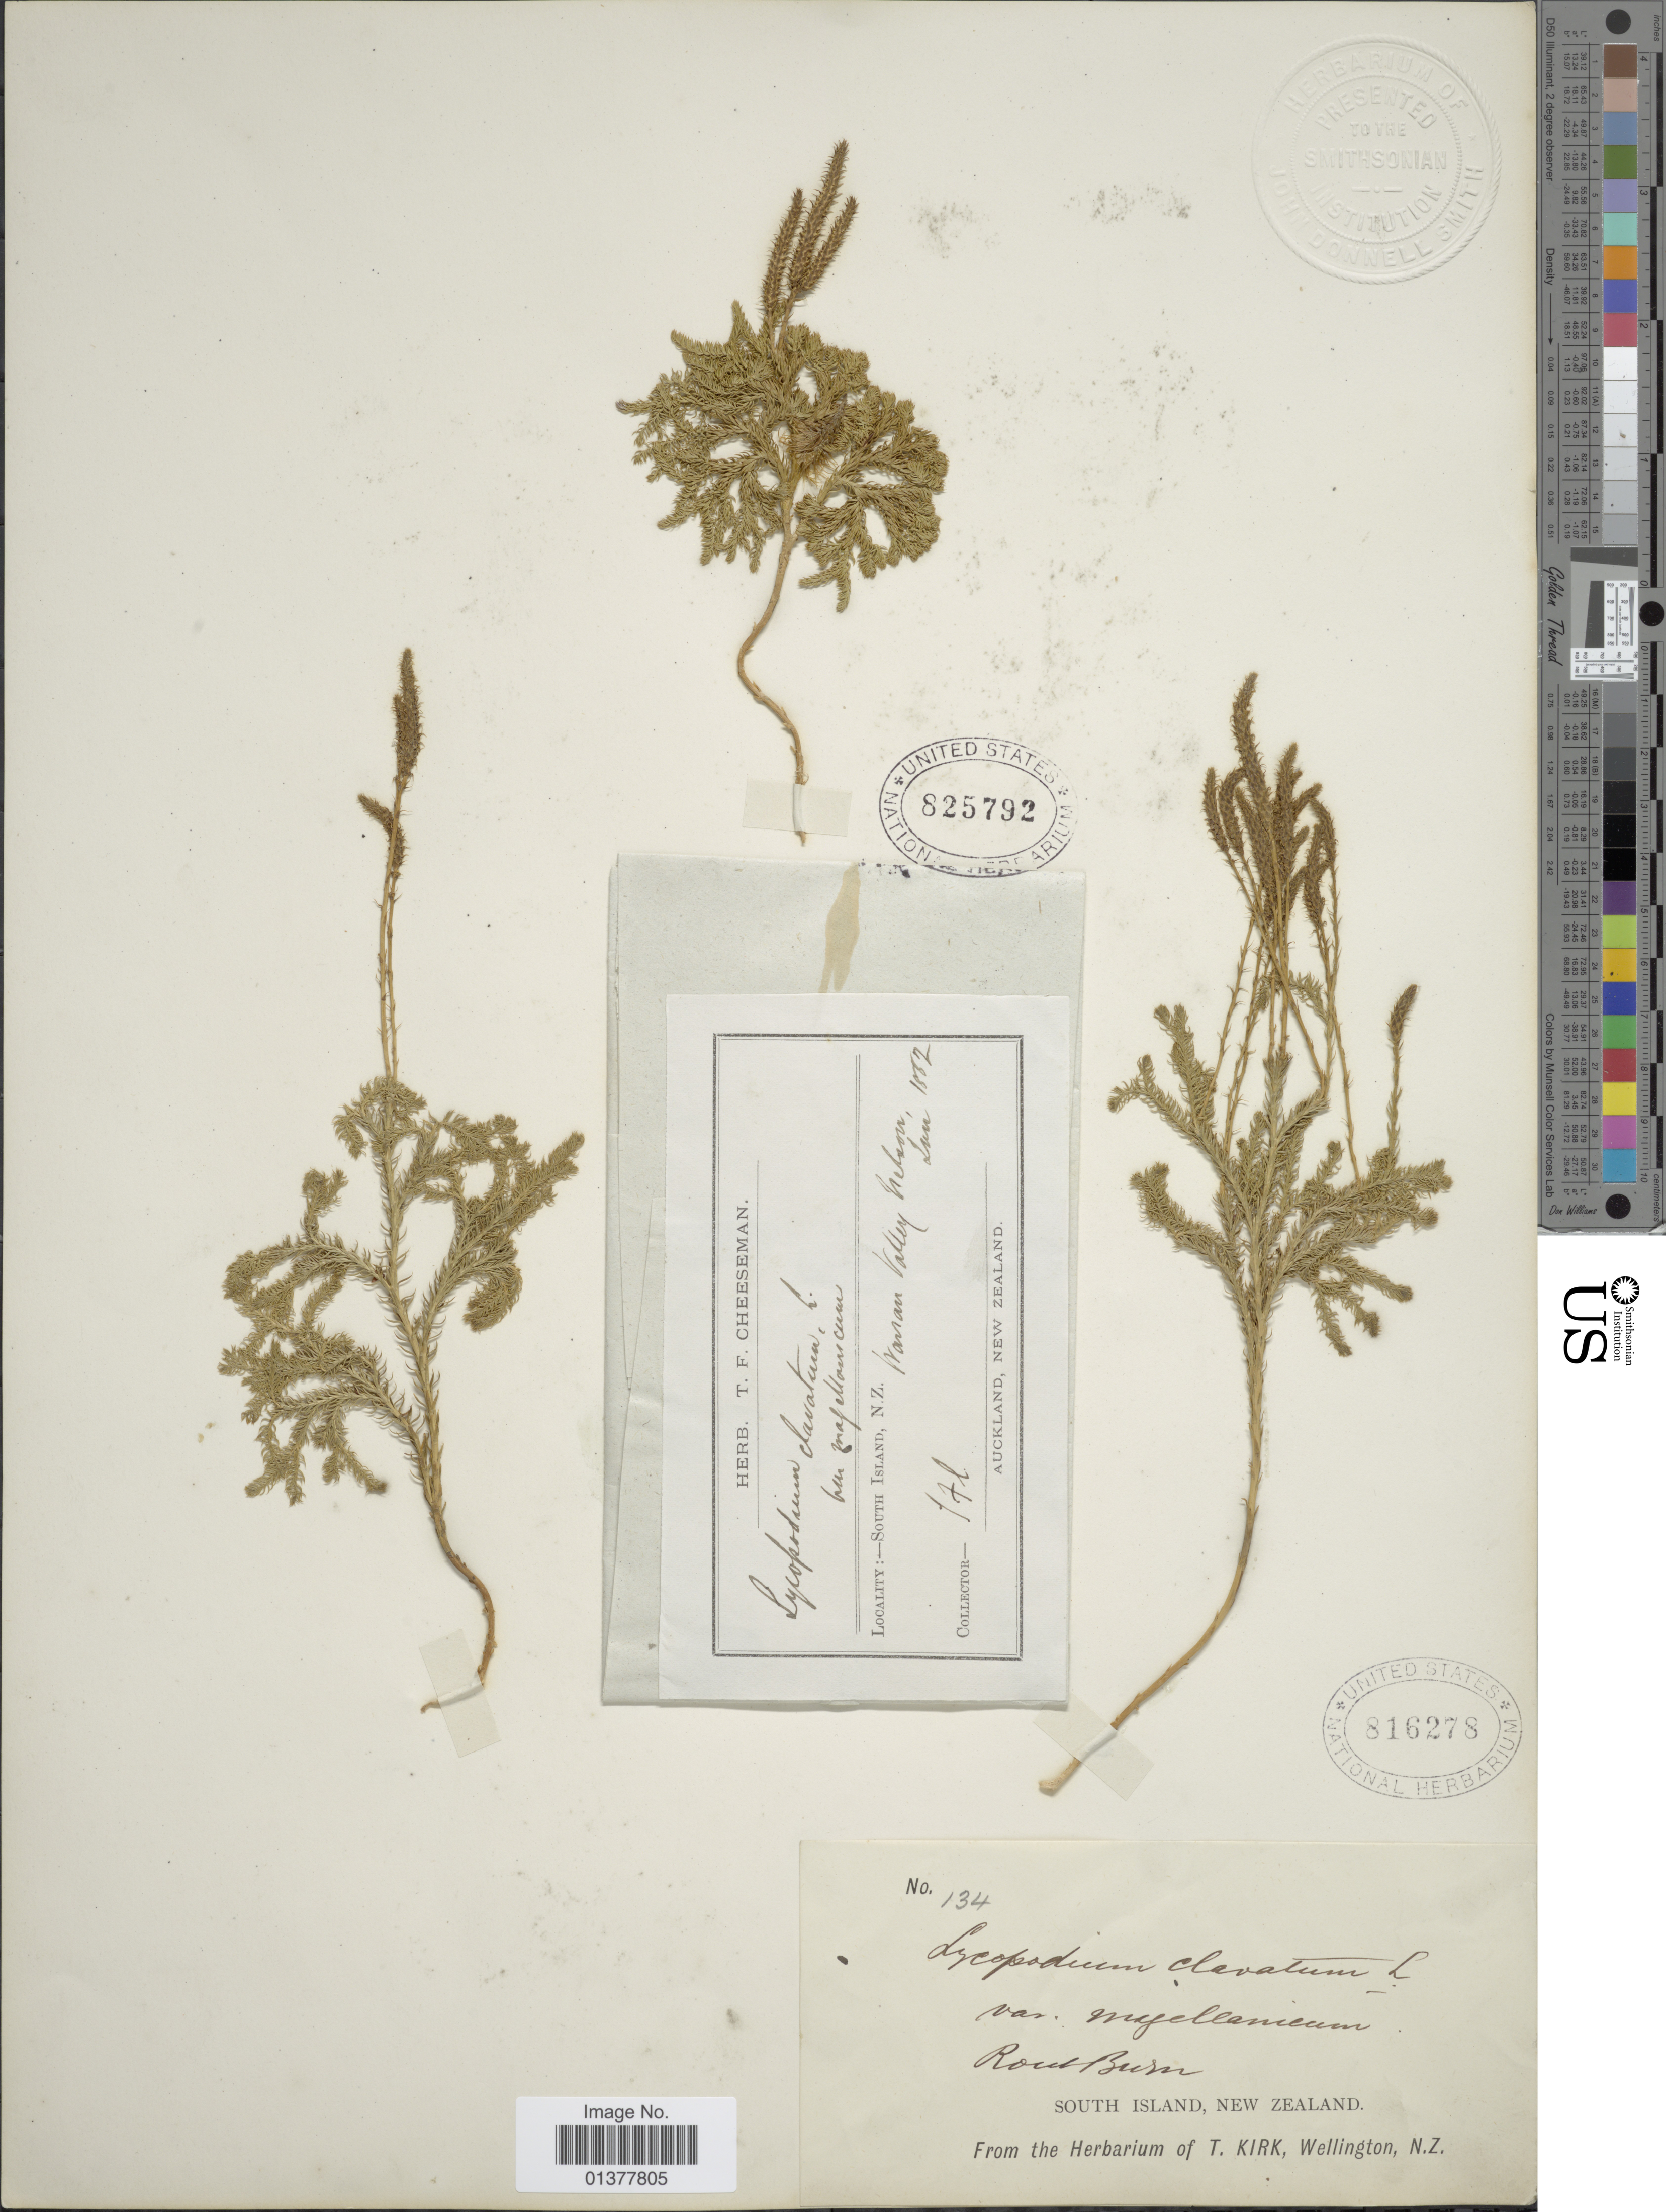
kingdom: Plantae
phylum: Tracheophyta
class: Lycopodiopsida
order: Lycopodiales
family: Lycopodiaceae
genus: Austrolycopodium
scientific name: Austrolycopodium magellanicum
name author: (P. Beauv.) Holub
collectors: T. Kirk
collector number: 134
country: New Zealand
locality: South Island, Routeburn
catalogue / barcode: US 816278